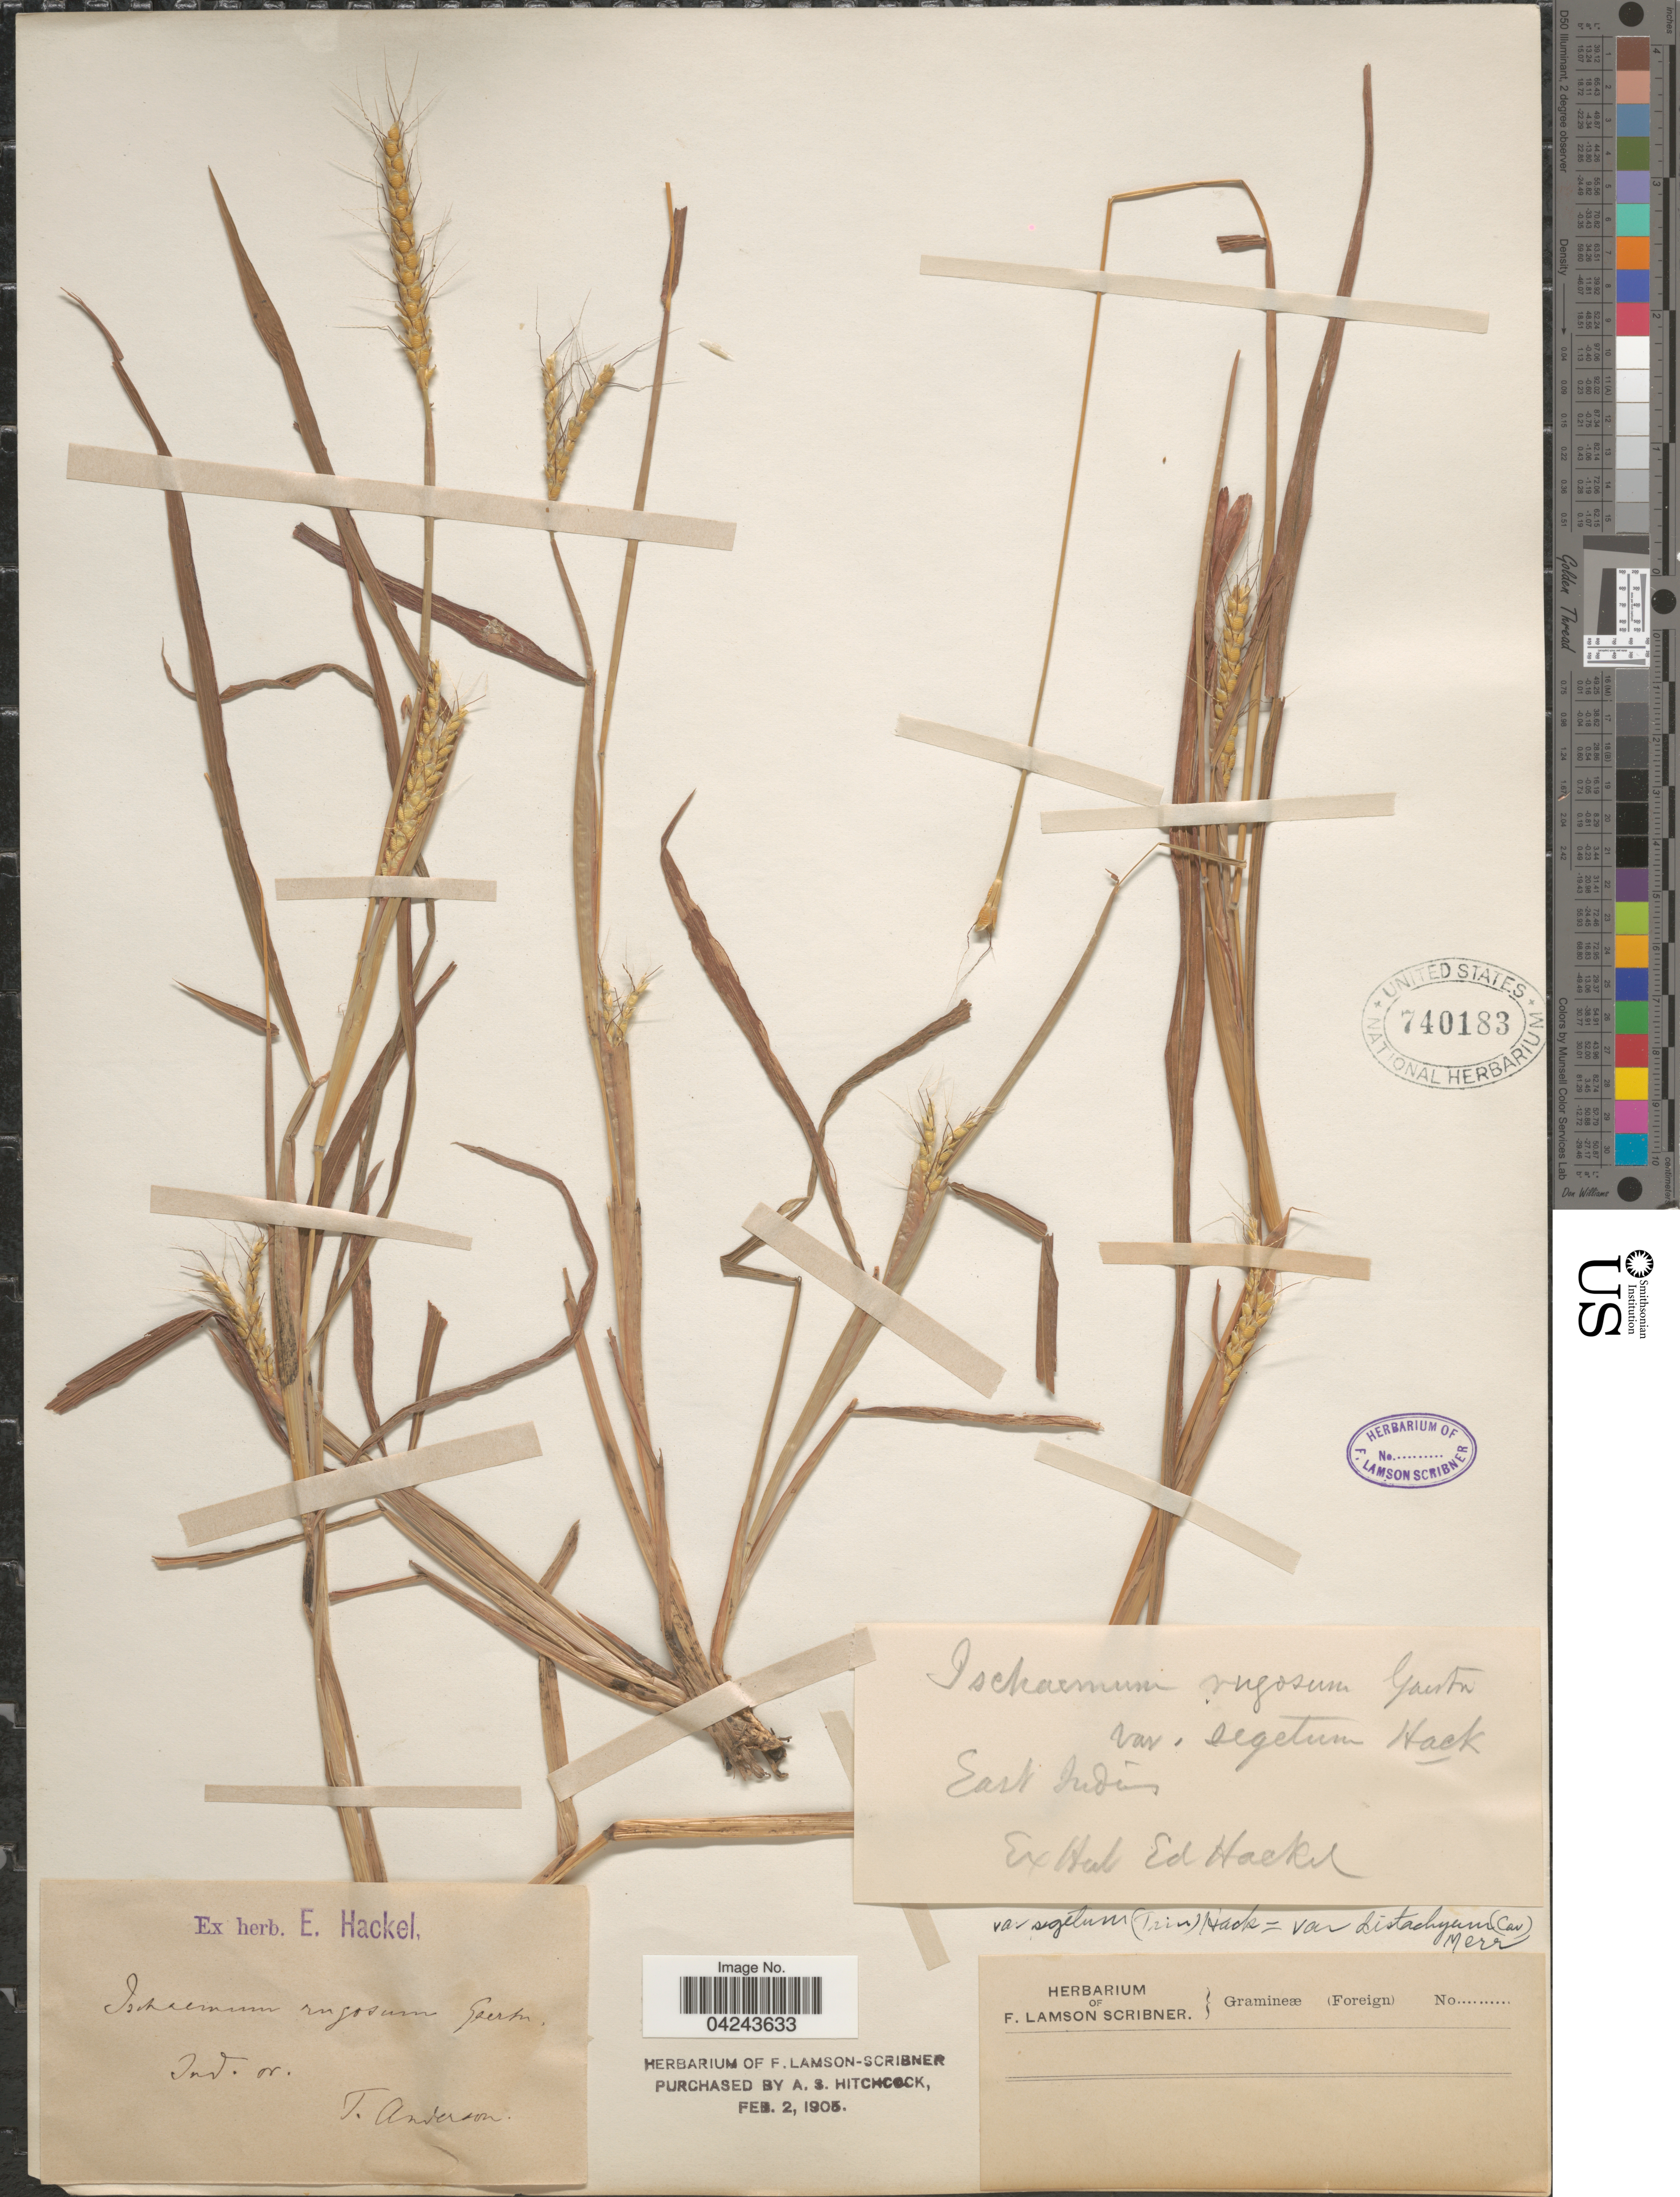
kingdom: Plantae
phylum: Tracheophyta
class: Liliopsida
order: Poales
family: Poaceae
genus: Ischaemum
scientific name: Ischaemum rugosum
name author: Salisb.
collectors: T. Anderson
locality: Ind. or. East India.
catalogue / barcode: US 740183